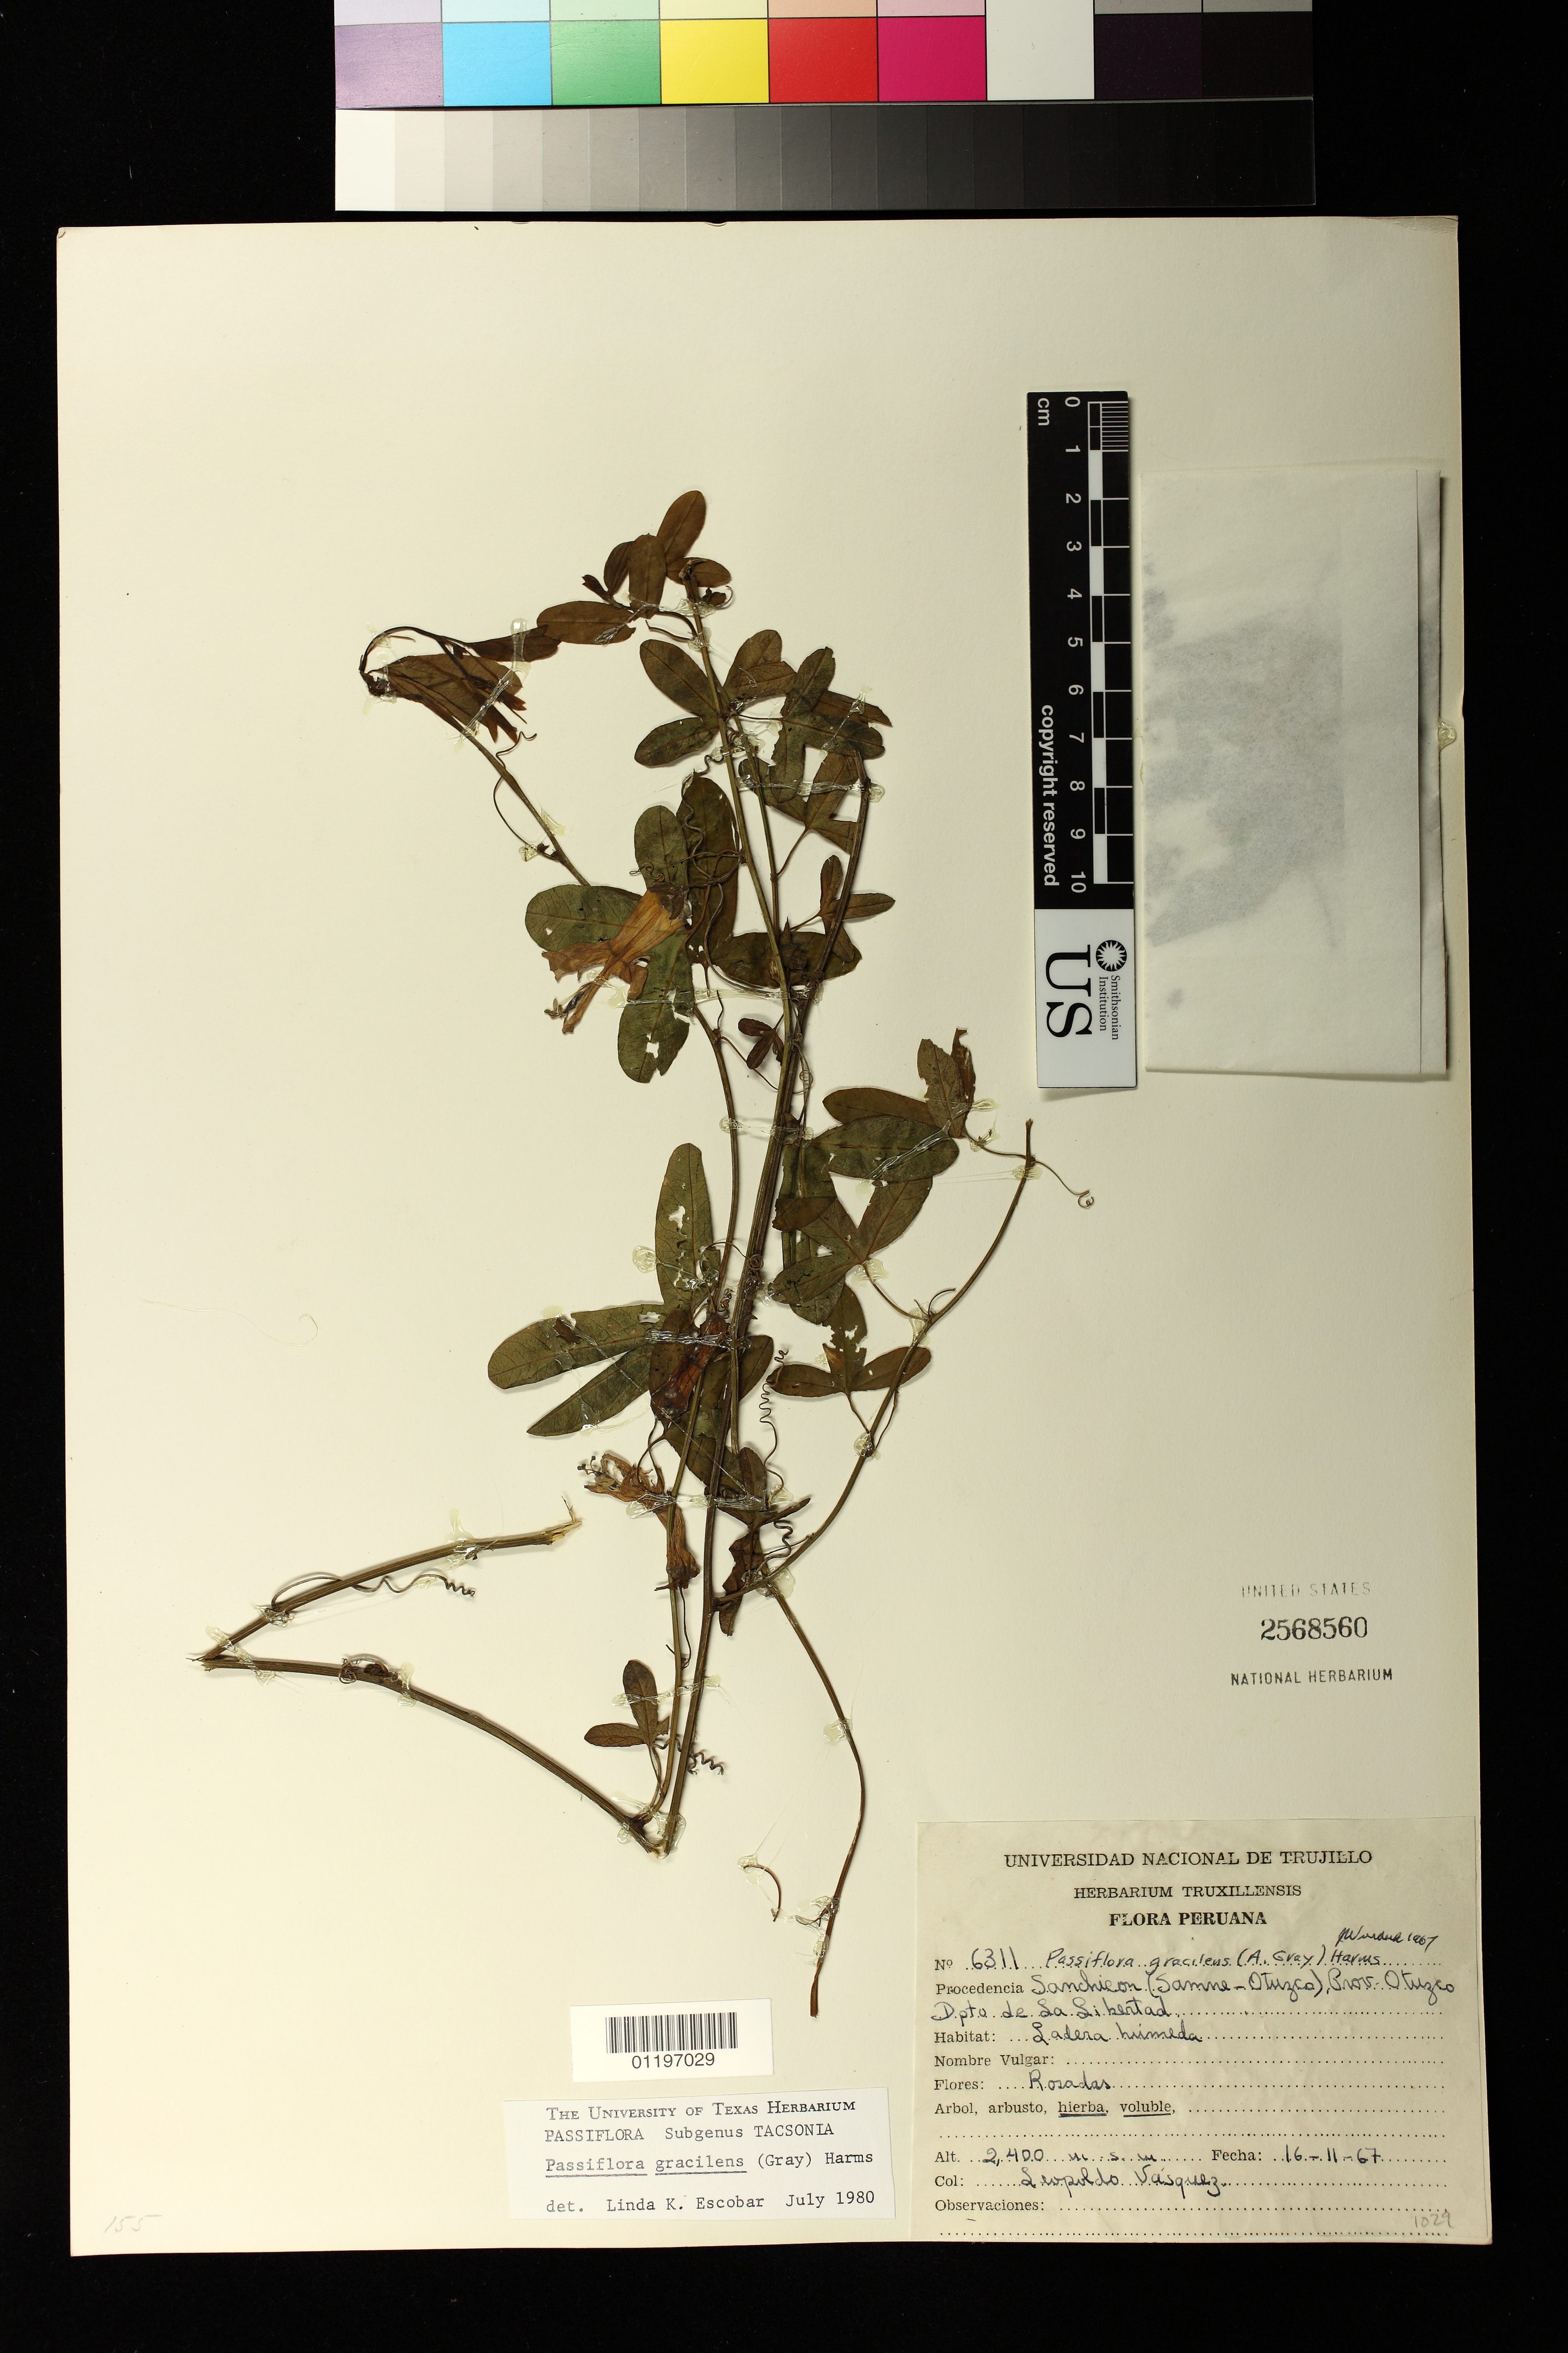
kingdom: Plantae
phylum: Tracheophyta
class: Magnoliopsida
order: Malpighiales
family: Passifloraceae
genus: Passiflora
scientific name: Passiflora gracilens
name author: (A. Gray) Harms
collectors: L. Vasquez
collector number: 6311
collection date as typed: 16 Nov 1967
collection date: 1967-11-16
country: Peru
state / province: La Libertad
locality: Dpto. de La Libertad. Sanchicon (Samne-Otuzco), Prov. Otuzco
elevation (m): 2400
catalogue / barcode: US 2568560